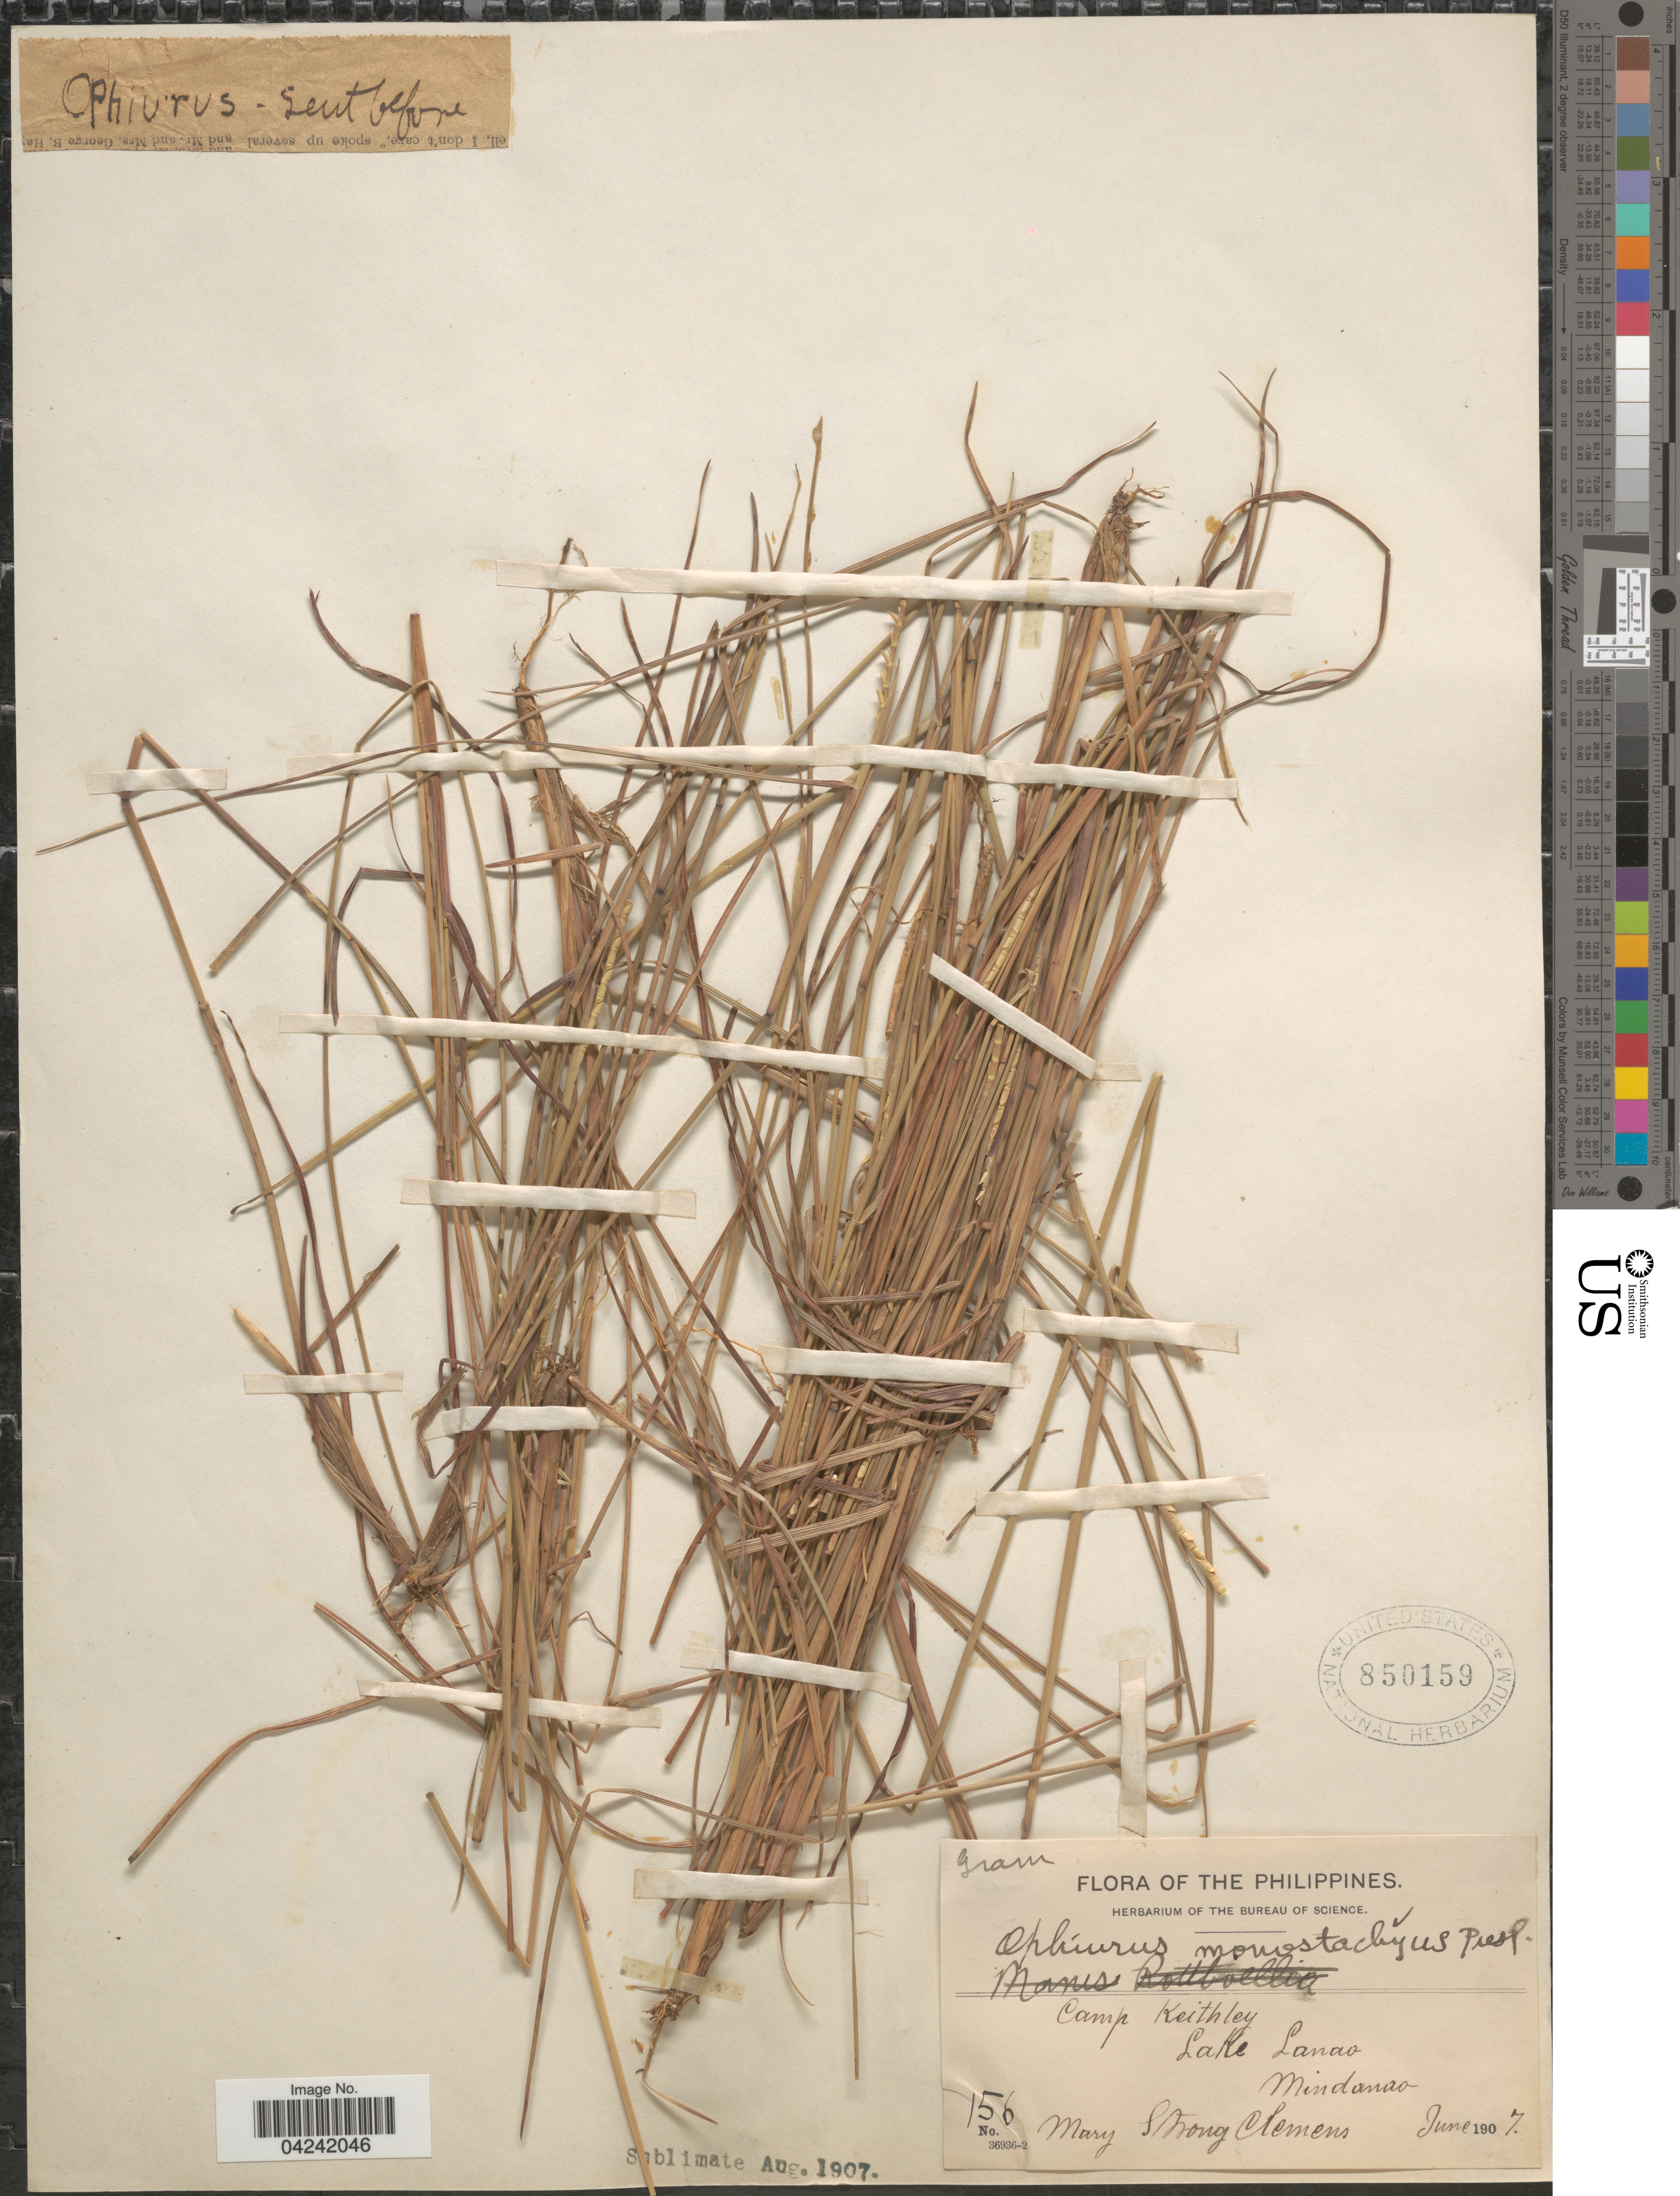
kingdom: Plantae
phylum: Tracheophyta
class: Liliopsida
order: Poales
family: Poaceae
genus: Mnesithea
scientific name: Mnesithea laevis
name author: (Retz.) Kunth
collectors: M. S. Clemens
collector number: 156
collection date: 1907-06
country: Philippines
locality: Camp Keithley. Lake Lanao. Mindanao.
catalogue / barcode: US 850159